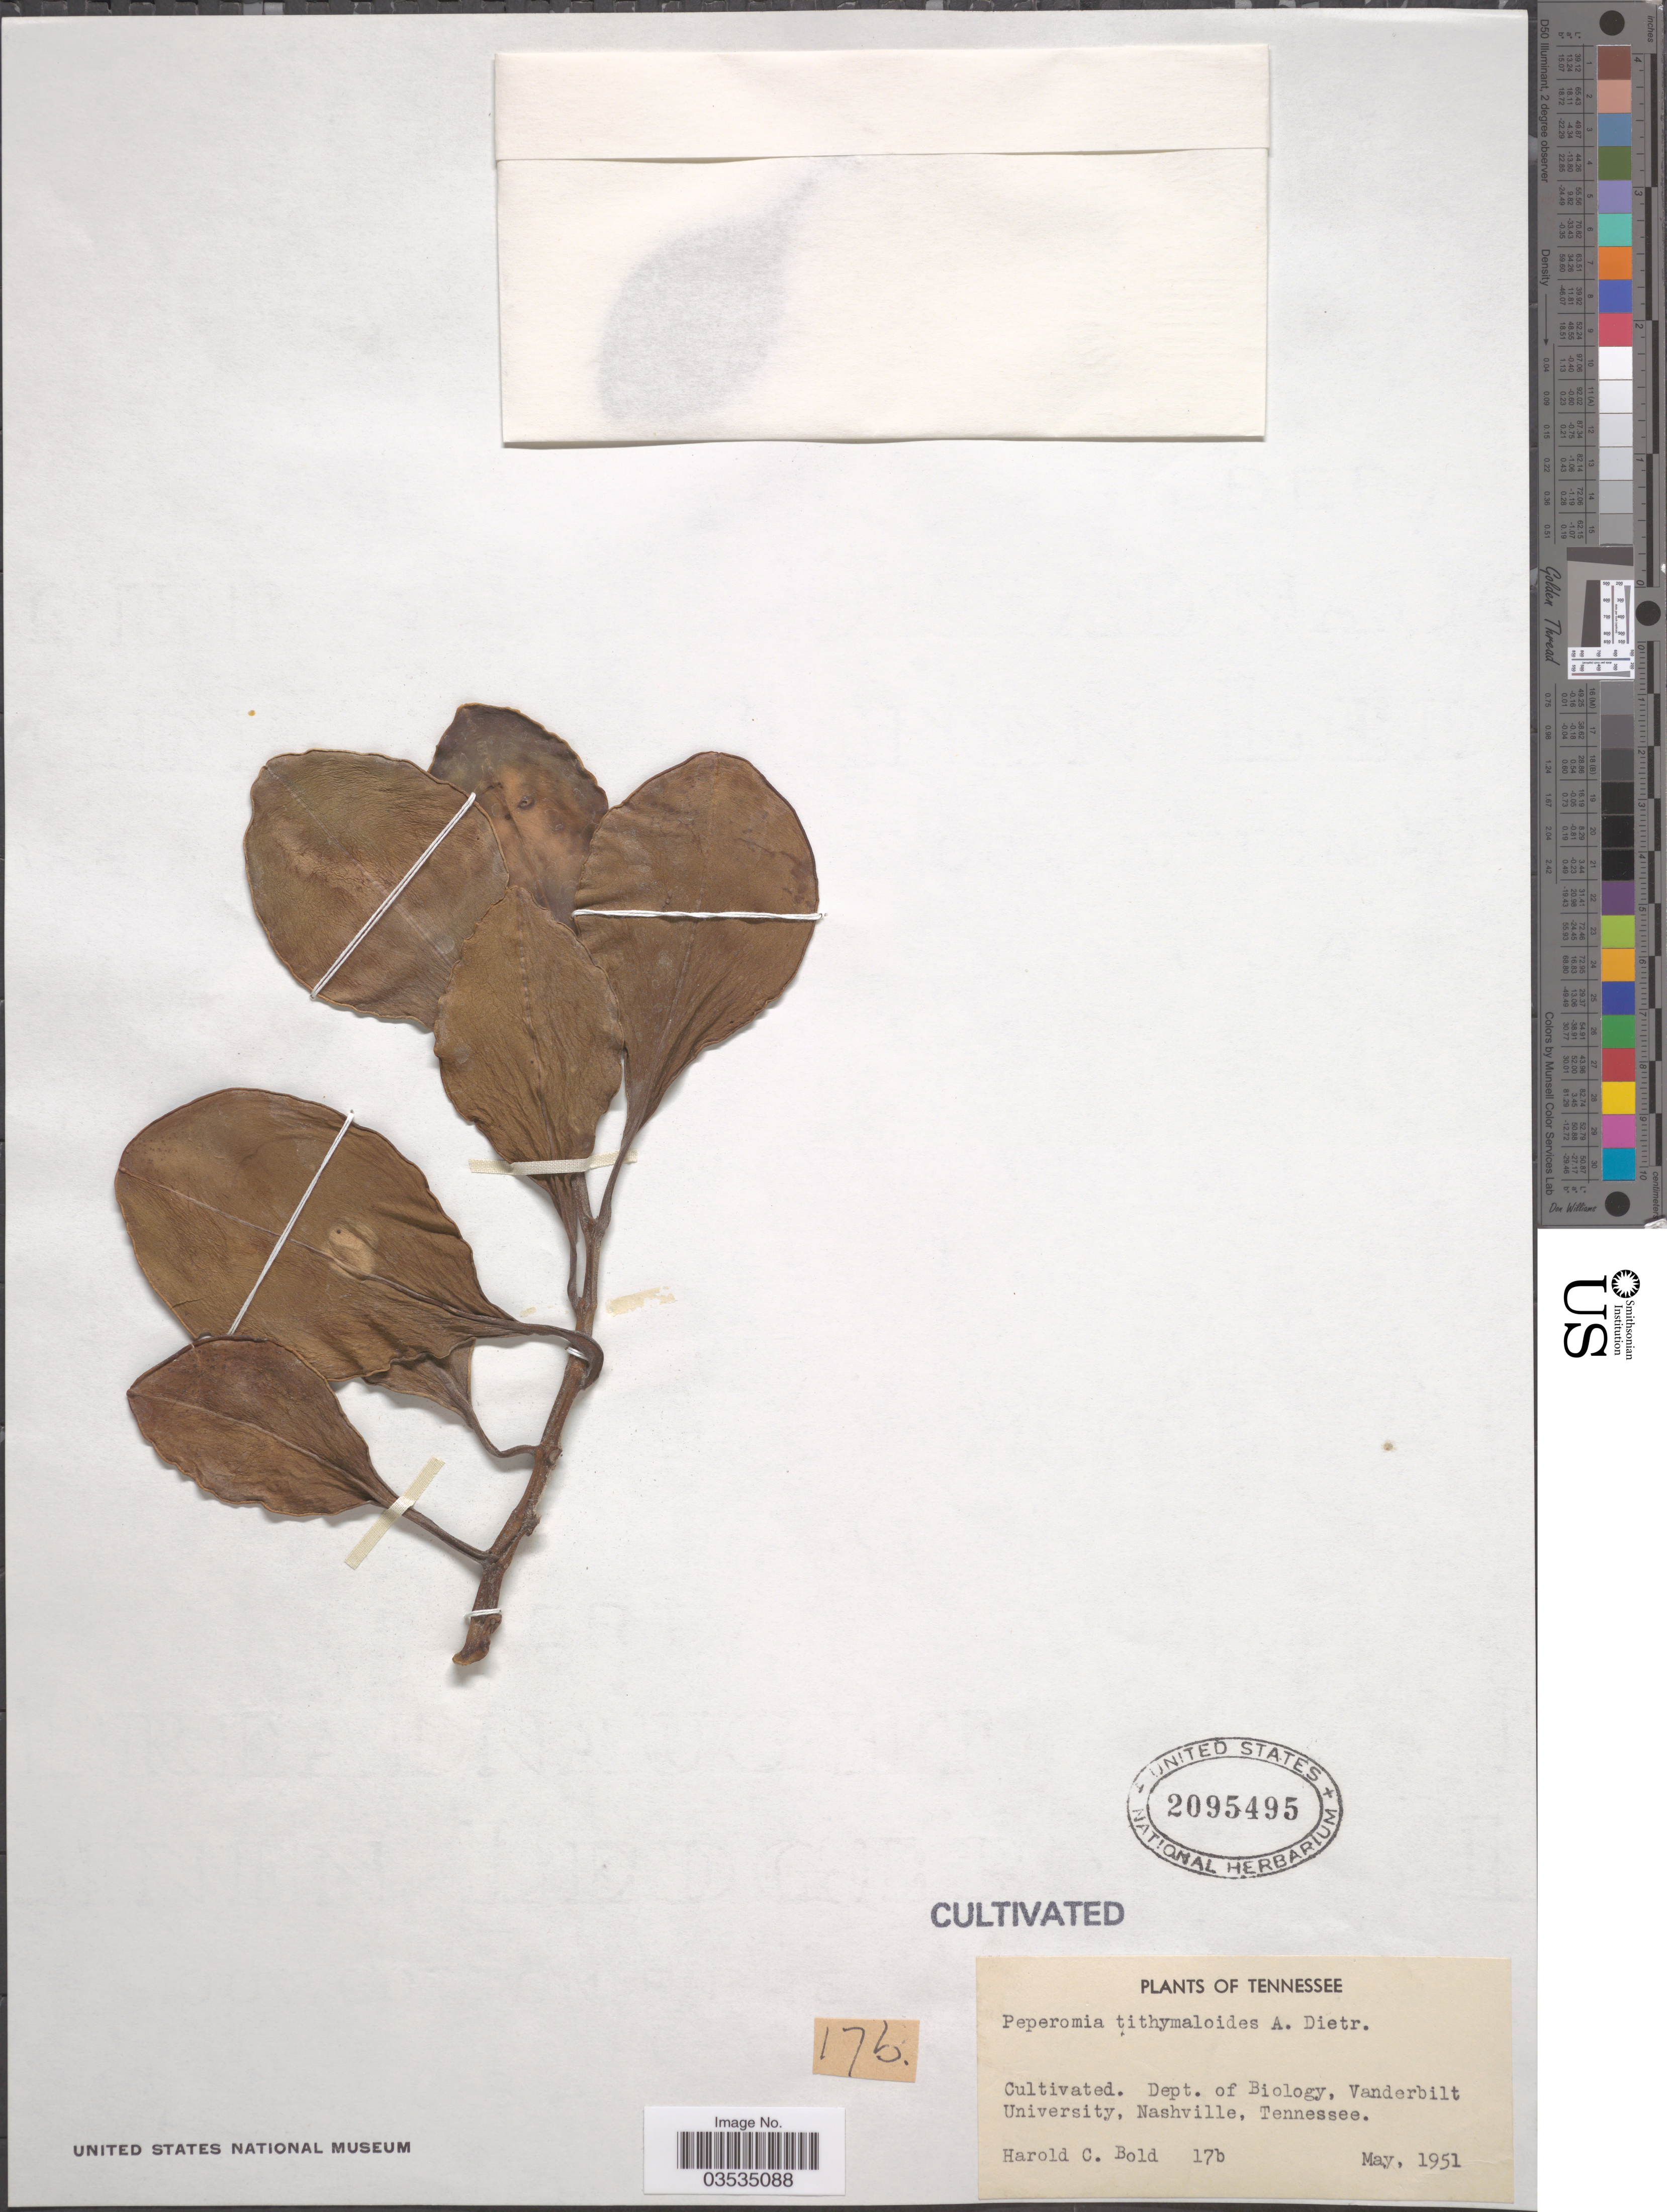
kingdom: Plantae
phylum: Tracheophyta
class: Magnoliopsida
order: Piperales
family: Piperaceae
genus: Peperomia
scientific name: Peperomia tithymaloides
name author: (Vahl) A. Dietr.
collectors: H. Bold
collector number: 17b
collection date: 1951-05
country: United States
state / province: Tennessee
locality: Dept. of Biology, Vanderbilt University, Nashville.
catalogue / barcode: US 2095495